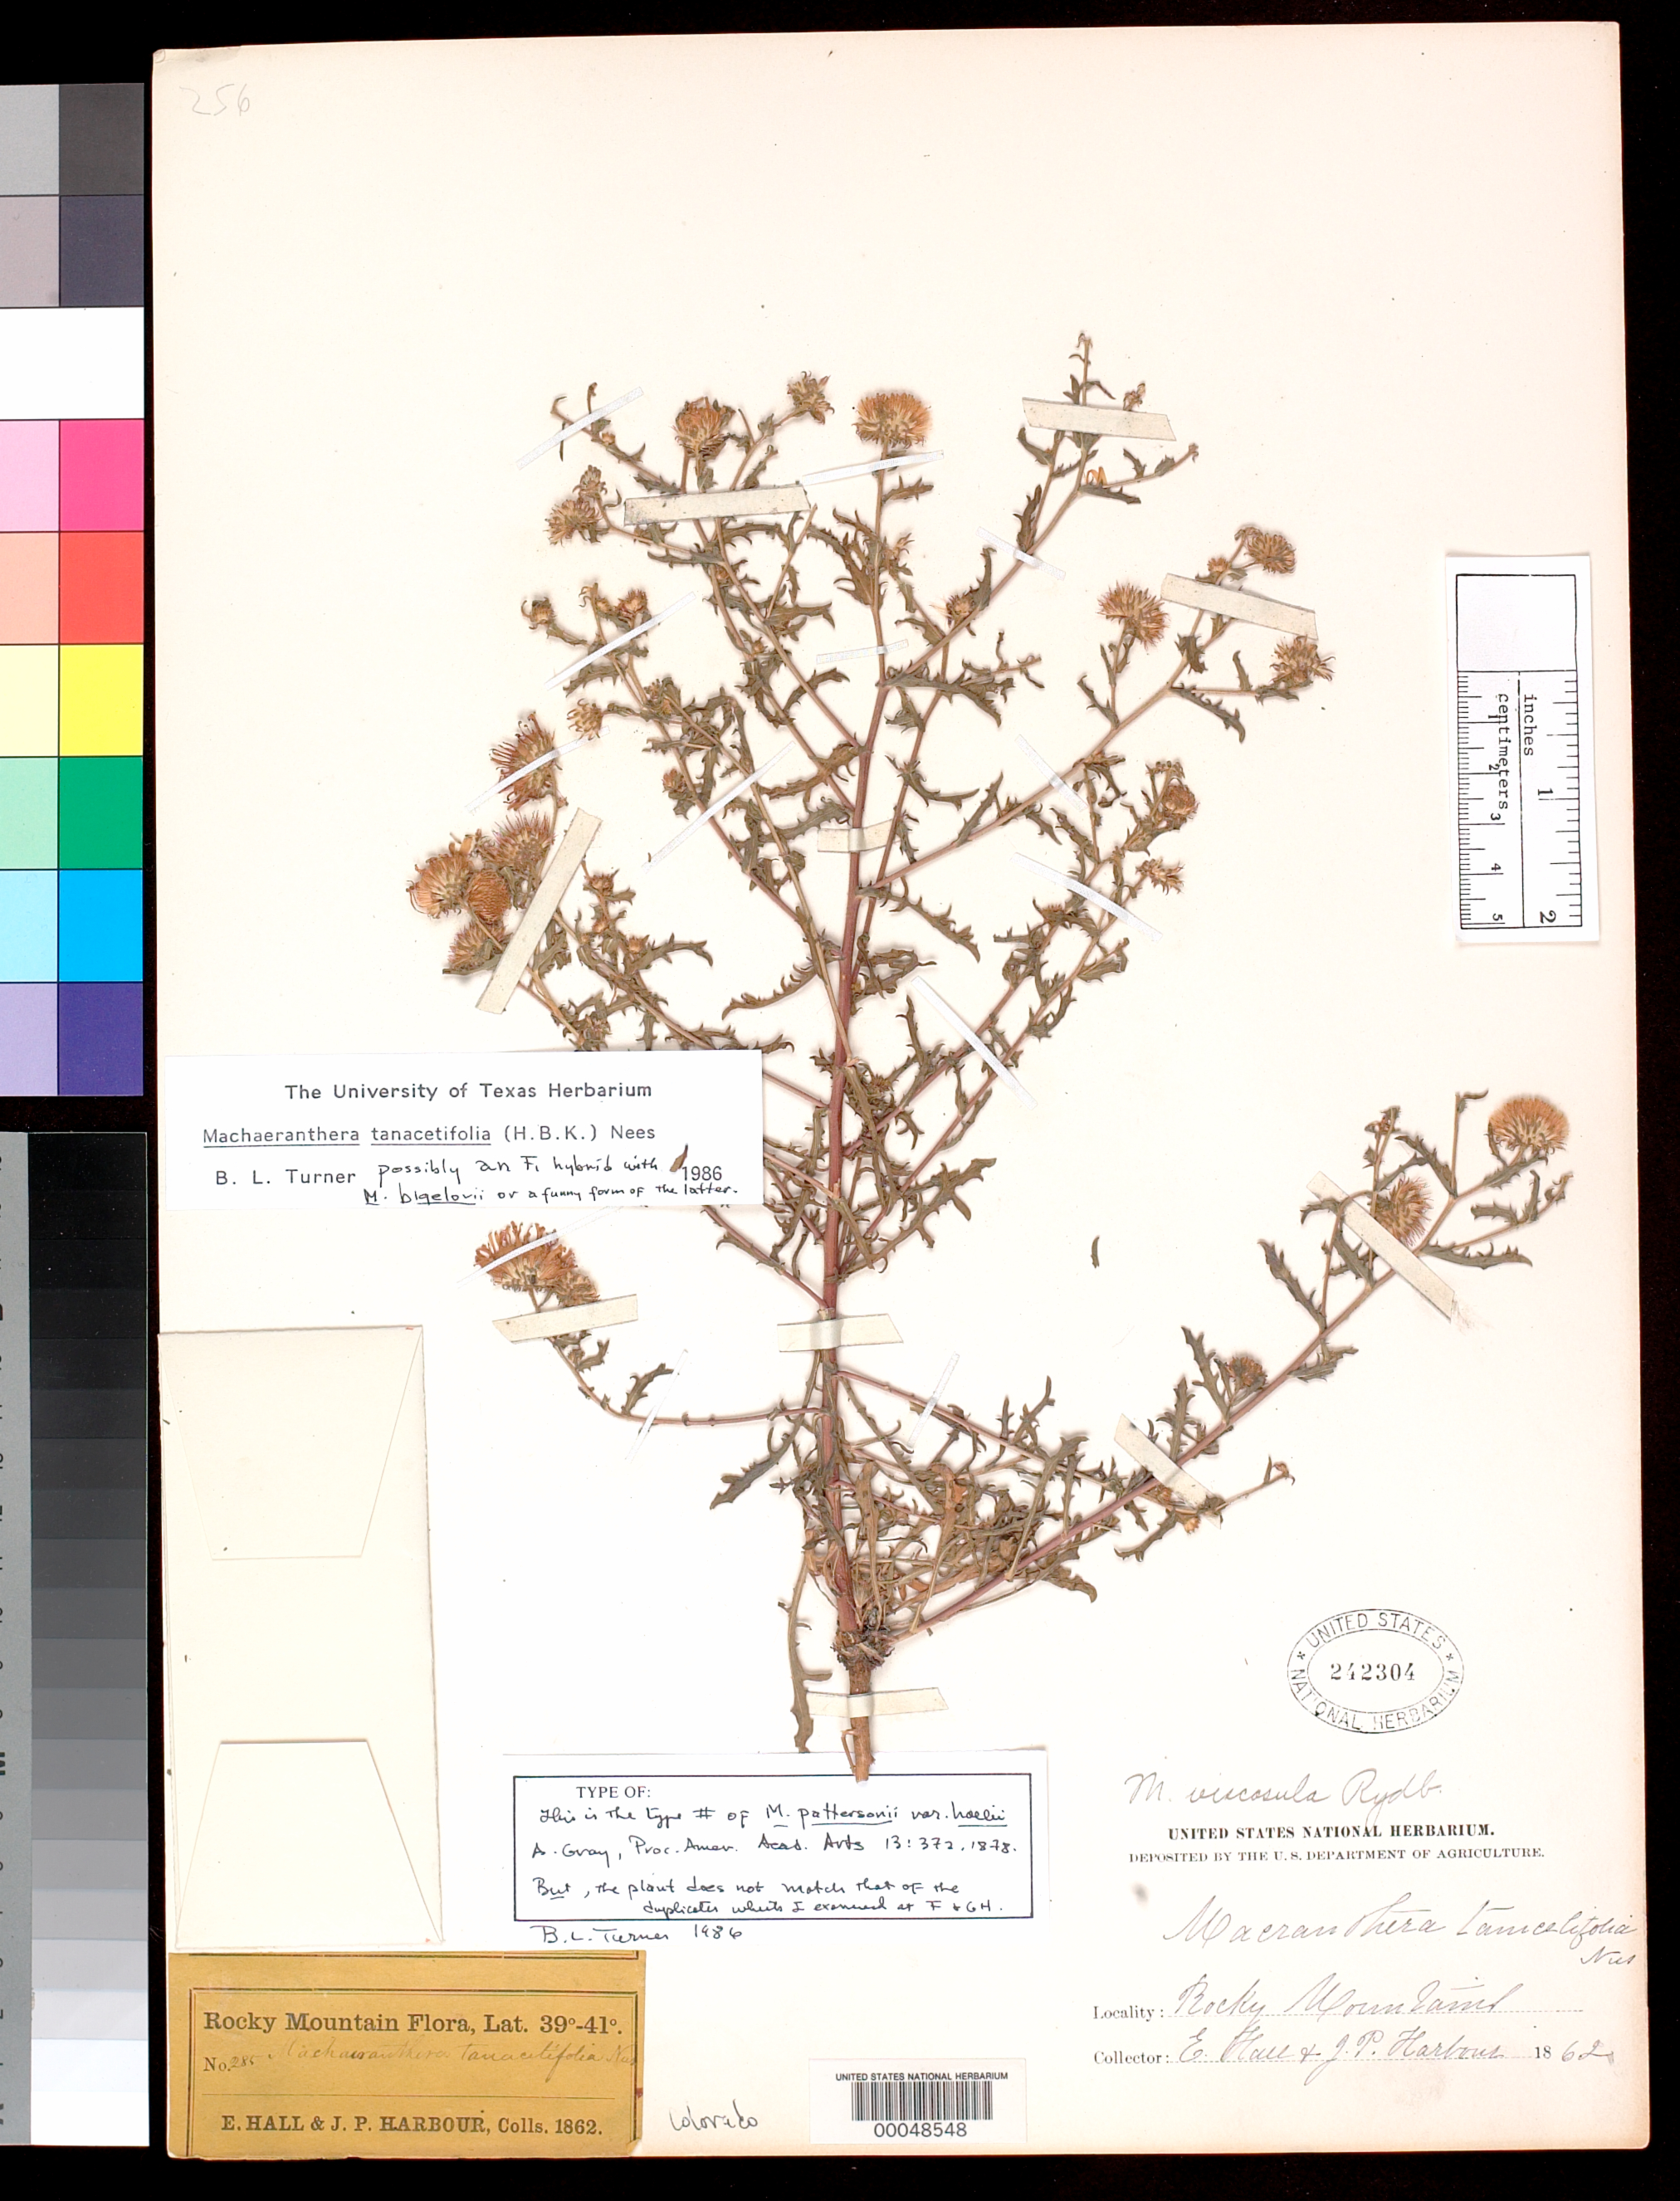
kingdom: Plantae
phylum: Tracheophyta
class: Magnoliopsida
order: Asterales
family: Asteraceae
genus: Aster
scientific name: Aster pattersonii var. hallii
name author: A. Gray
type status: Possible Isotype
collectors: E. Hall & J. Harbour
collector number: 285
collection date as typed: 1862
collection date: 1862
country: United States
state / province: Colorado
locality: Rocky Mtns.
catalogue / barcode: US 242304